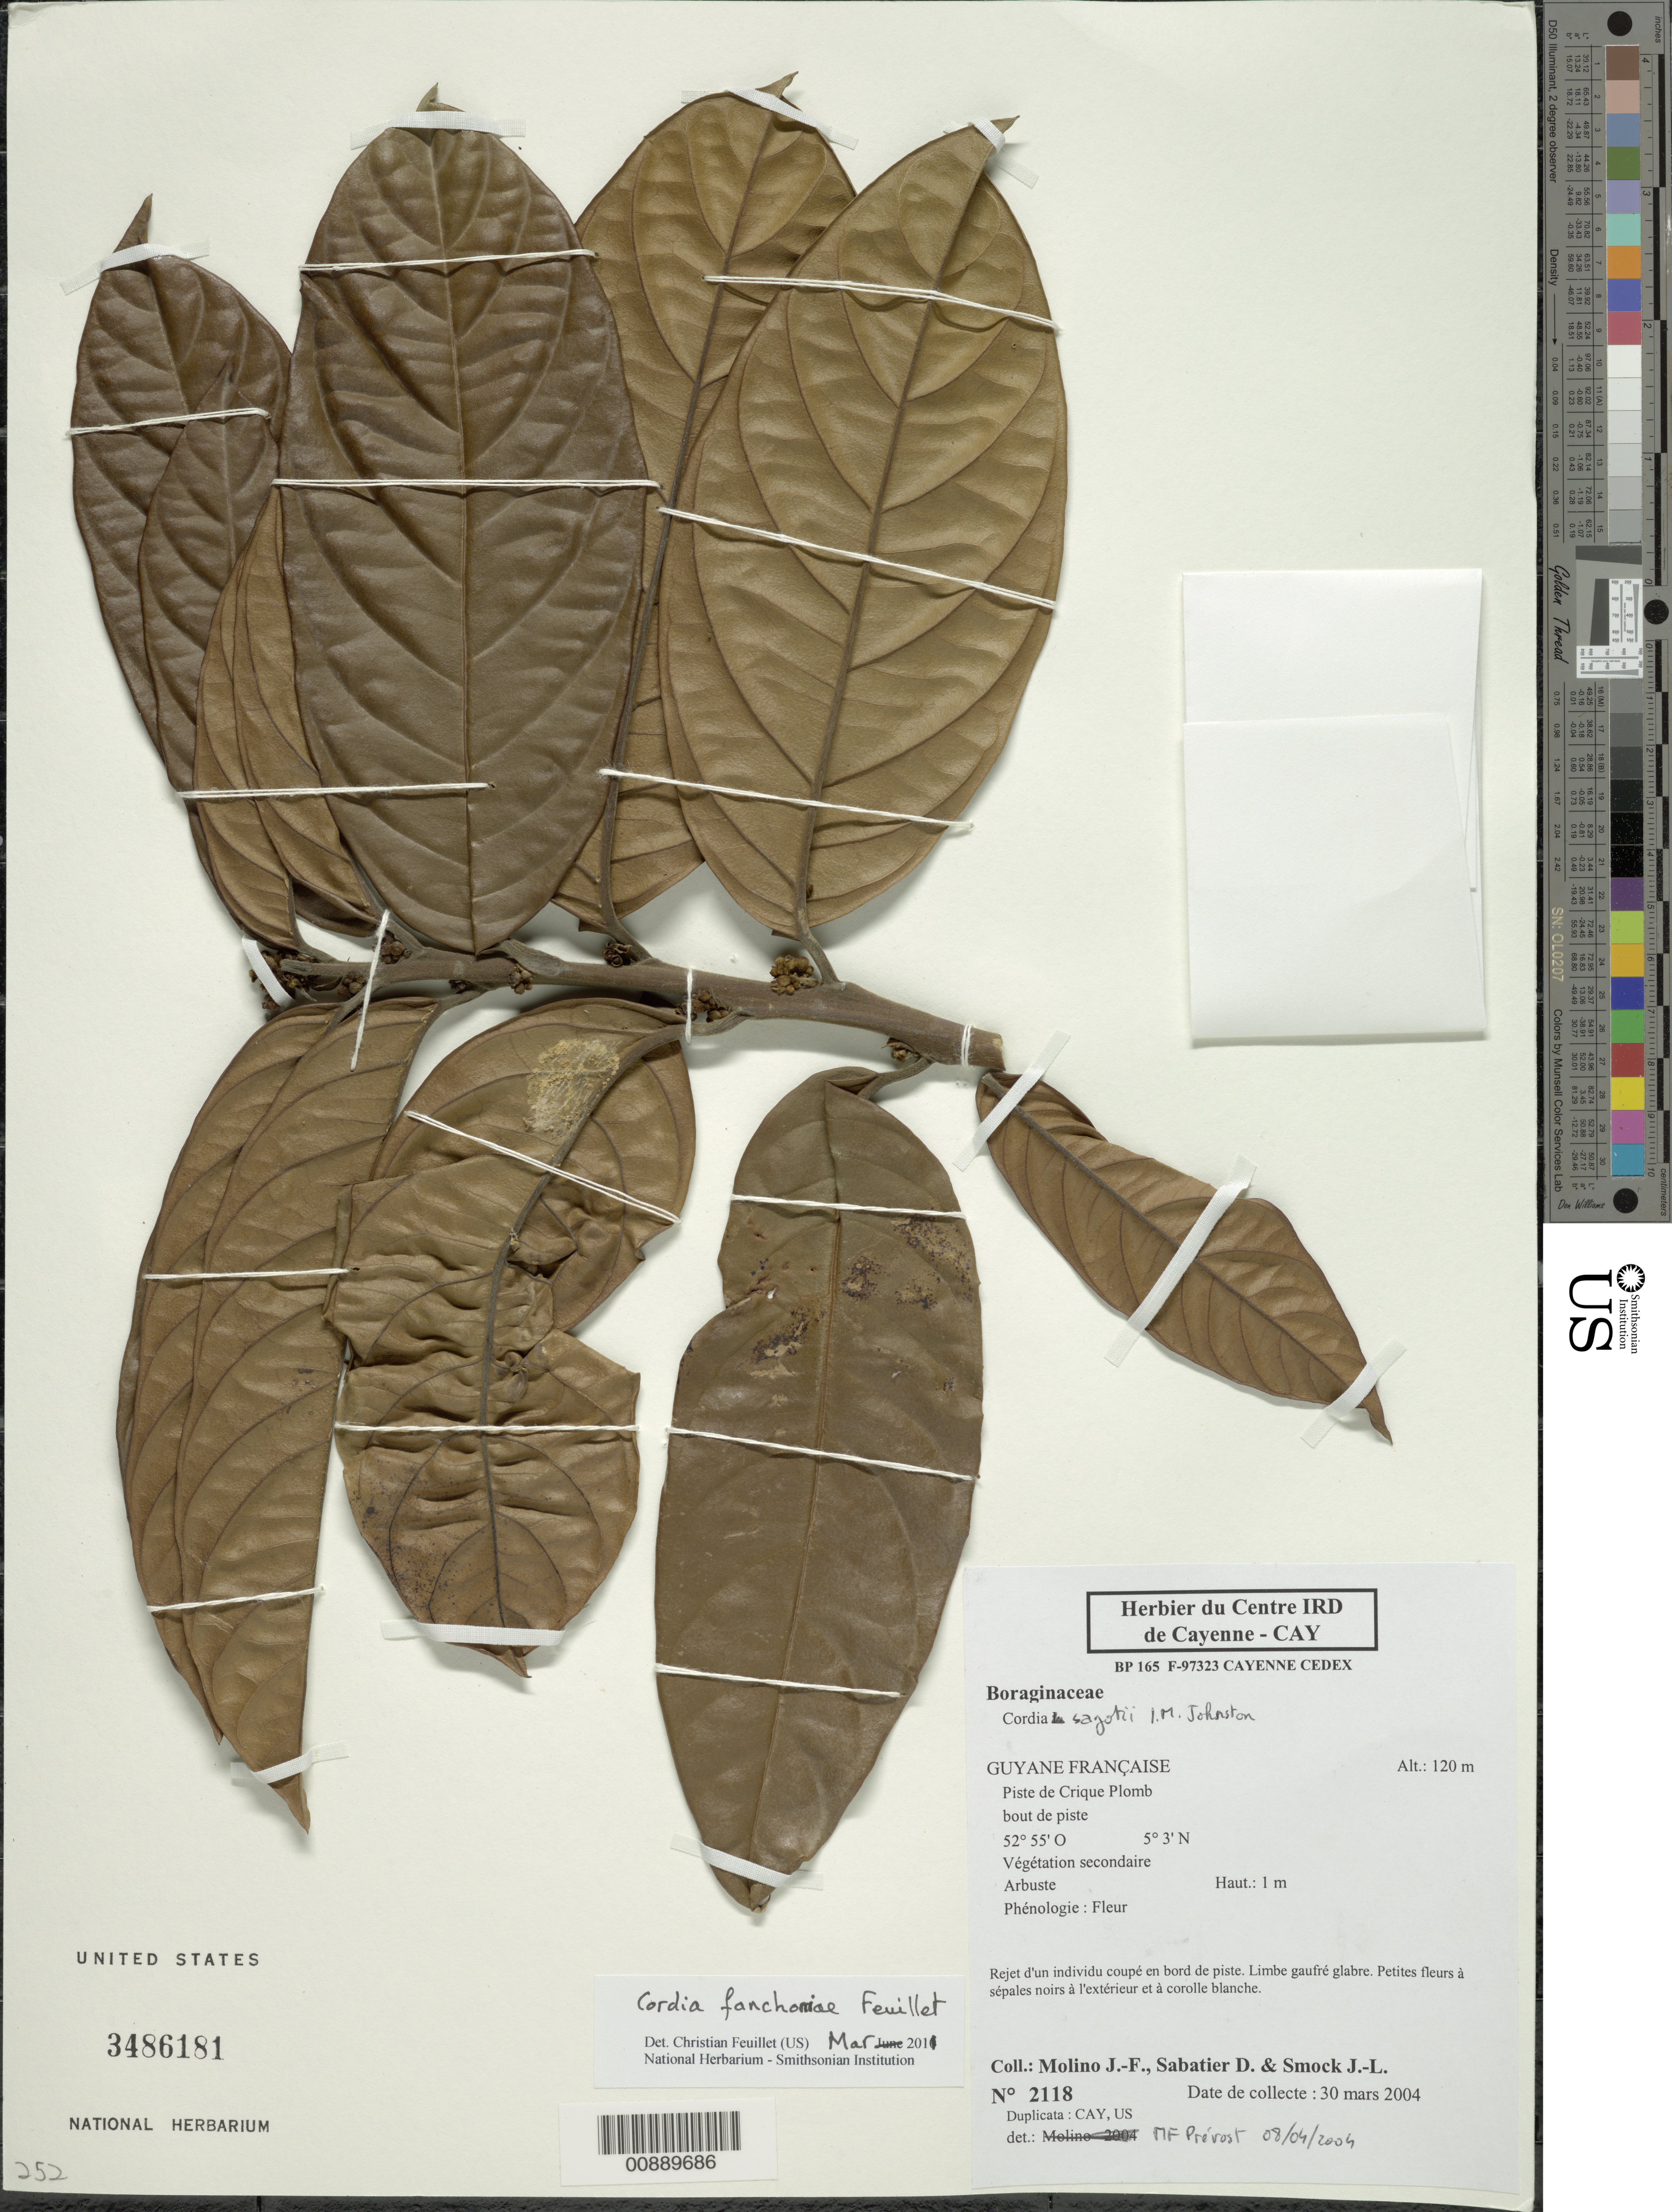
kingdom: Plantae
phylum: Tracheophyta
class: Magnoliopsida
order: Boraginales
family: Cordiaceae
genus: Cordia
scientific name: Cordia fanchoniae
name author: Feuillet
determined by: Feuillet, C.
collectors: J. Molino, D. Sabatier & J. Smock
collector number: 2118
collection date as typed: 30-Mar-04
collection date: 2004-03-30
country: French Guiana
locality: Piste de Crique Plomb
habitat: Végétation secondaire, bout de piste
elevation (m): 120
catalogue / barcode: US 3486181